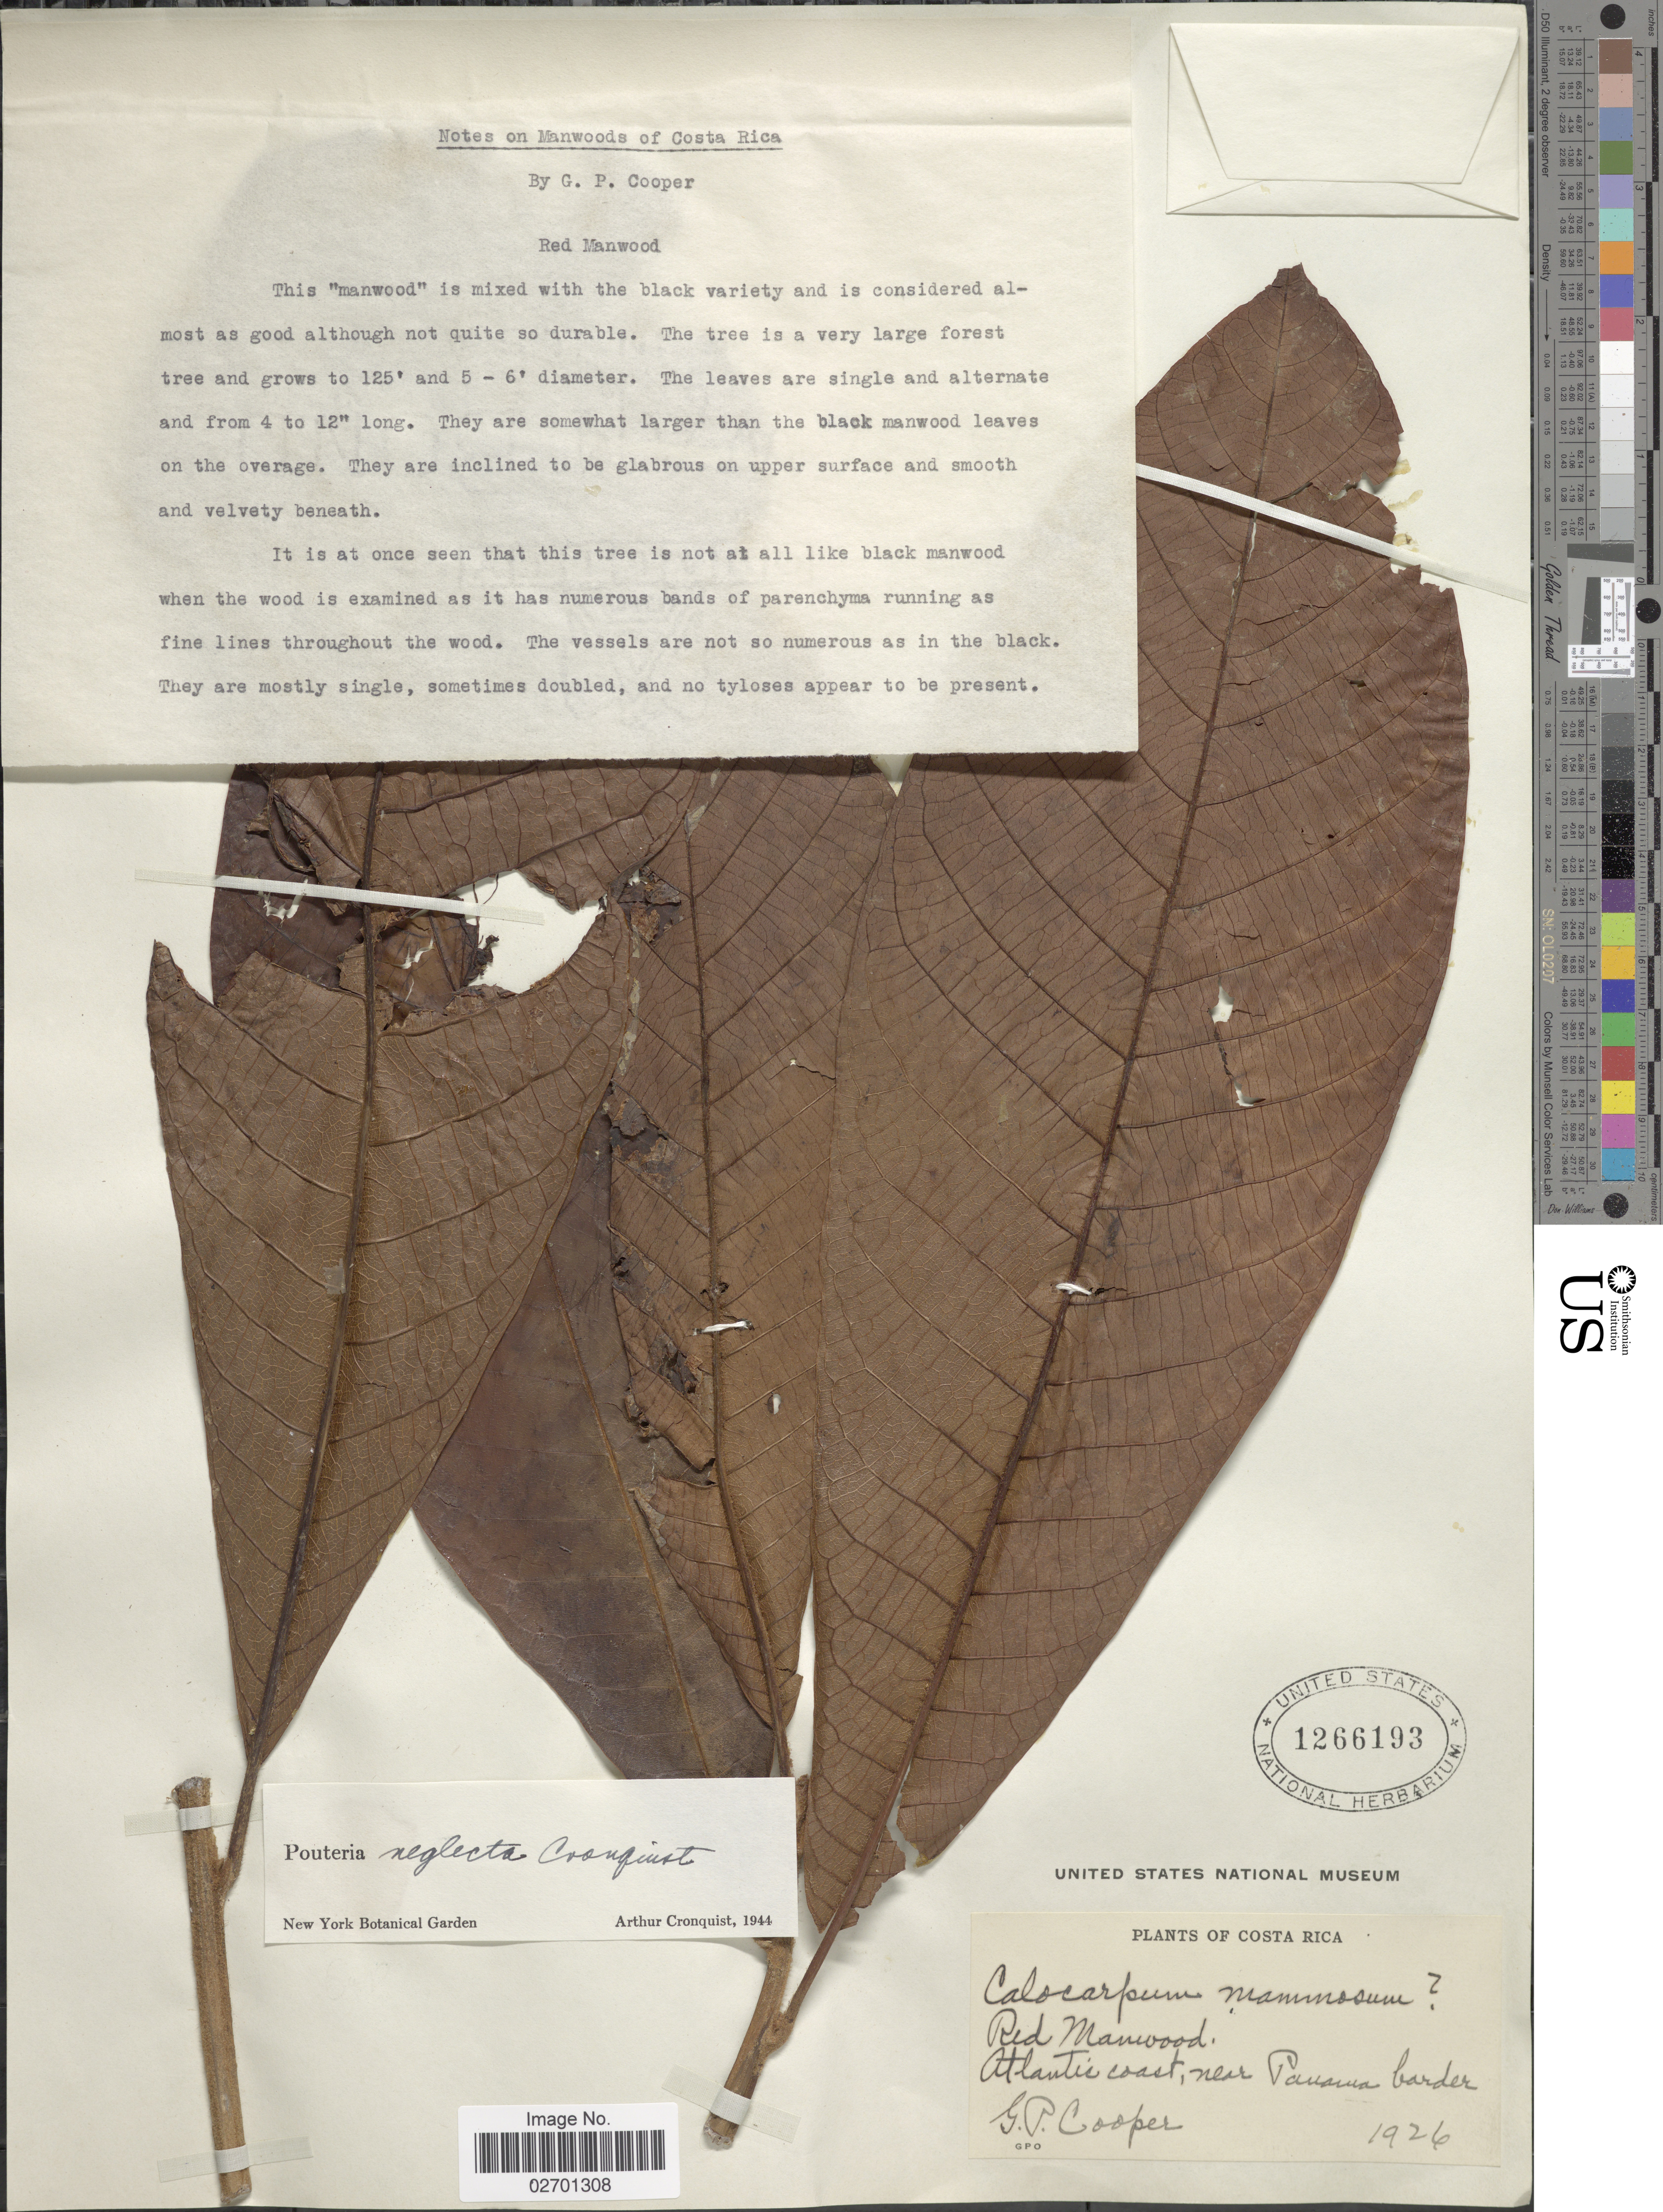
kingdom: Plantae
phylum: Tracheophyta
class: Magnoliopsida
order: Ericales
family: Sapotaceae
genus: Pouteria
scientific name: Pouteria torta subsp. gallifructa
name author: (Cronq.) T.D. Penn.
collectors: G. Cooper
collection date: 1926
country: Costa Rica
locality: Red manwood, Atlantic Coast, near Panama border.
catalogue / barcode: US 1266193